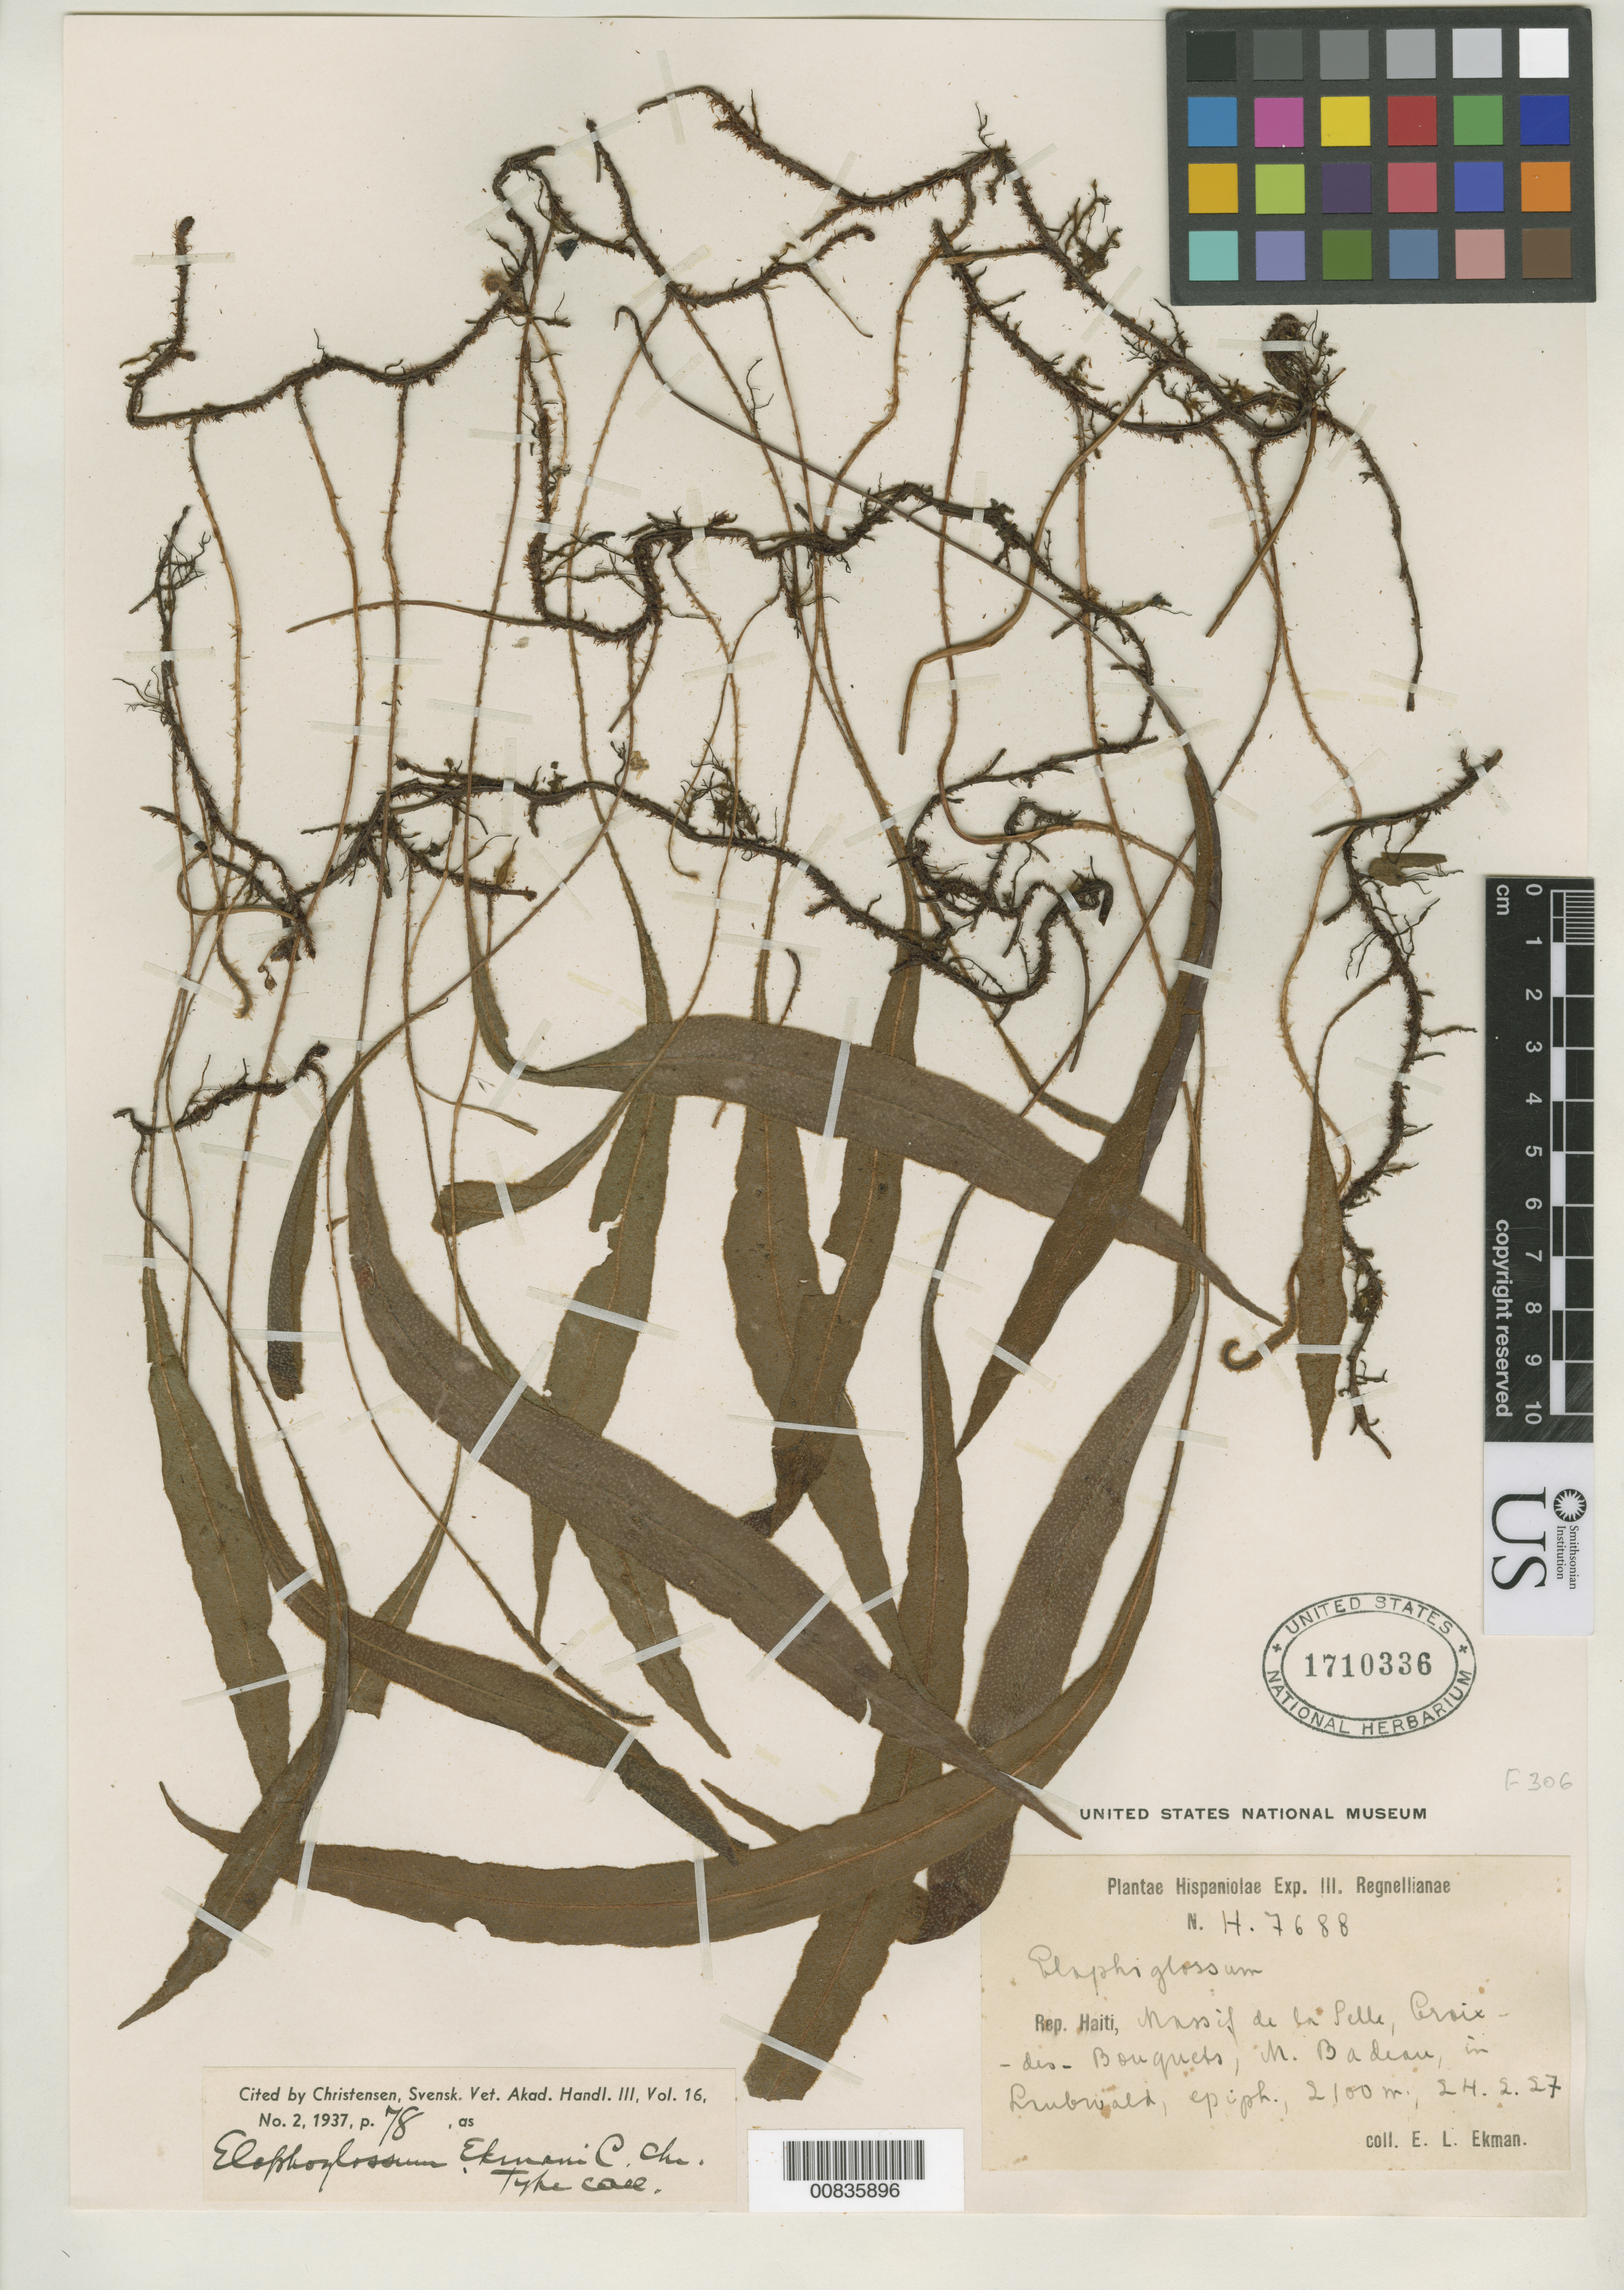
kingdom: Plantae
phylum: Tracheophyta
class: Polypodiopsida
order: Polypodiales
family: Dryopteridaceae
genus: Elaphoglossum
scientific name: Elaphoglossum ekmanii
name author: C. Chr.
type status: Isotype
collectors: E. L. Ekman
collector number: H7688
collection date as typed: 24 Feb 1927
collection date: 1927-02-24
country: Haiti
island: Hispaniola Island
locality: Massif de la Selle, Croix-des-Bouquets, M. Badeau.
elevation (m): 2100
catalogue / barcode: US 1710336